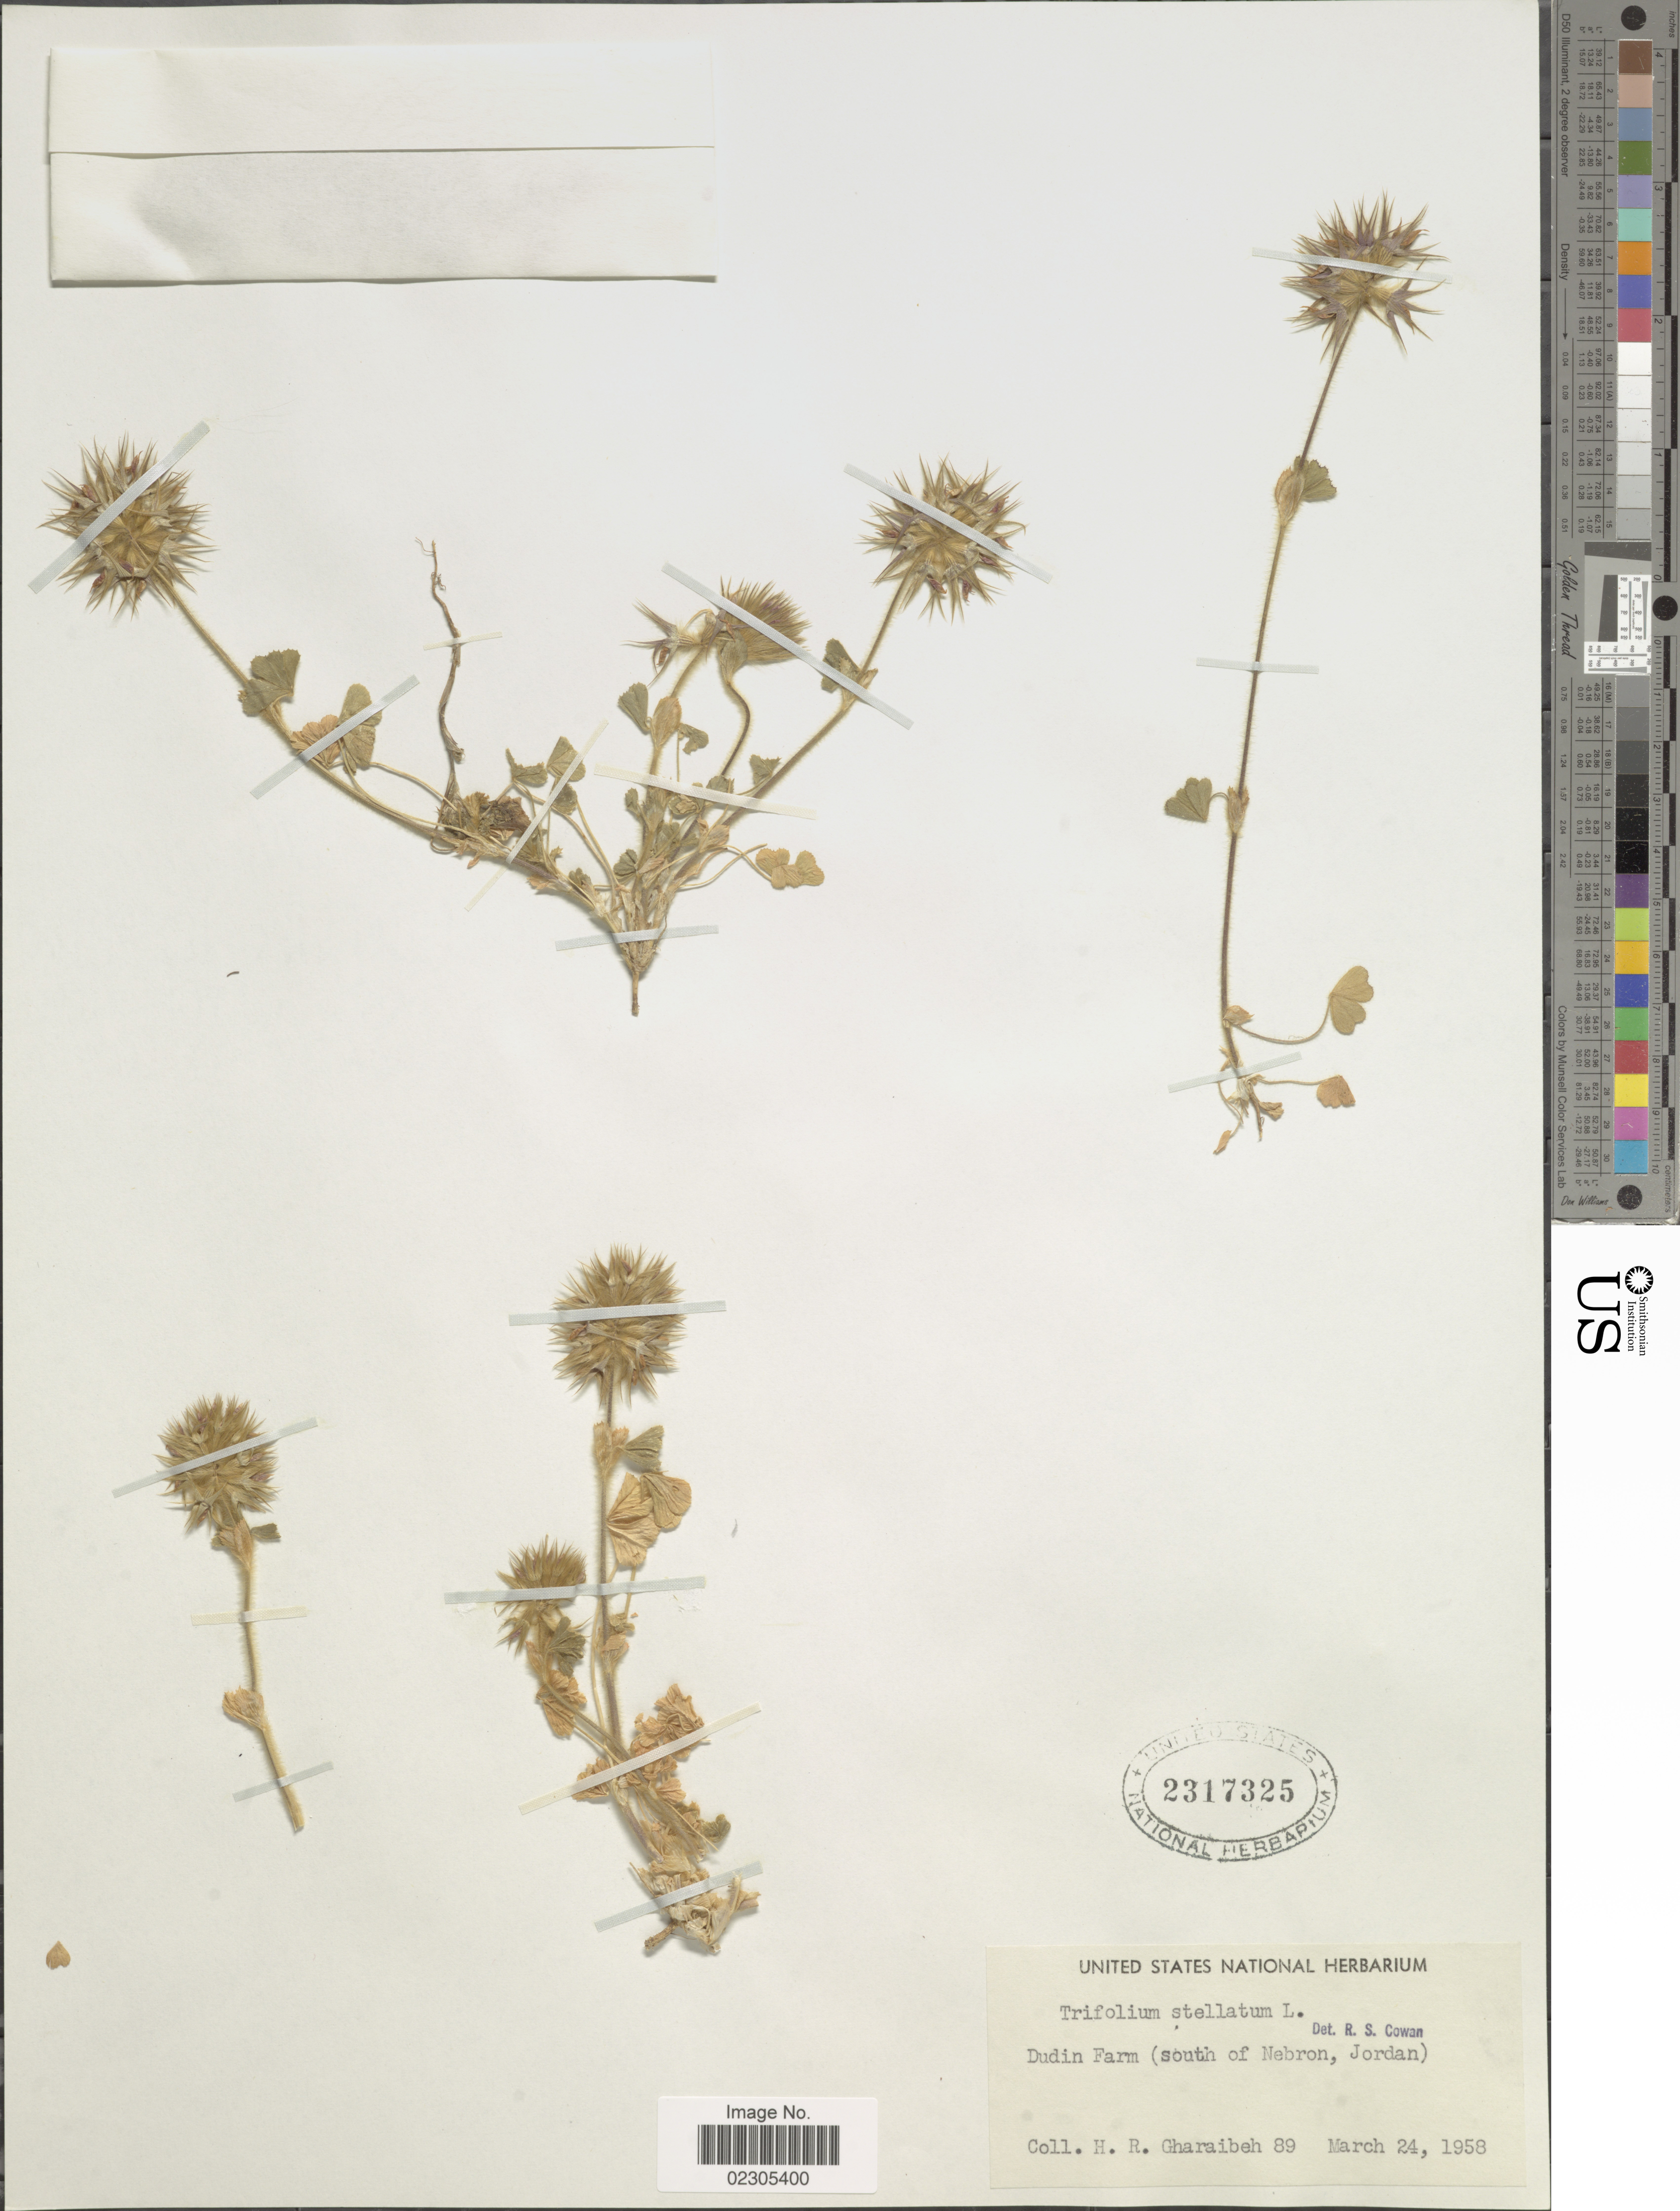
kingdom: Plantae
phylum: Tracheophyta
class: Magnoliopsida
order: Fabales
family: Fabaceae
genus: Trifolium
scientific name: Trifolium stellatum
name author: L.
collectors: H. Gharaibeh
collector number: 89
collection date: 1958-03-24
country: Jordan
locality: Dudin Farm (South of Nebron, Jordan)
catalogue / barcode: US 2317325